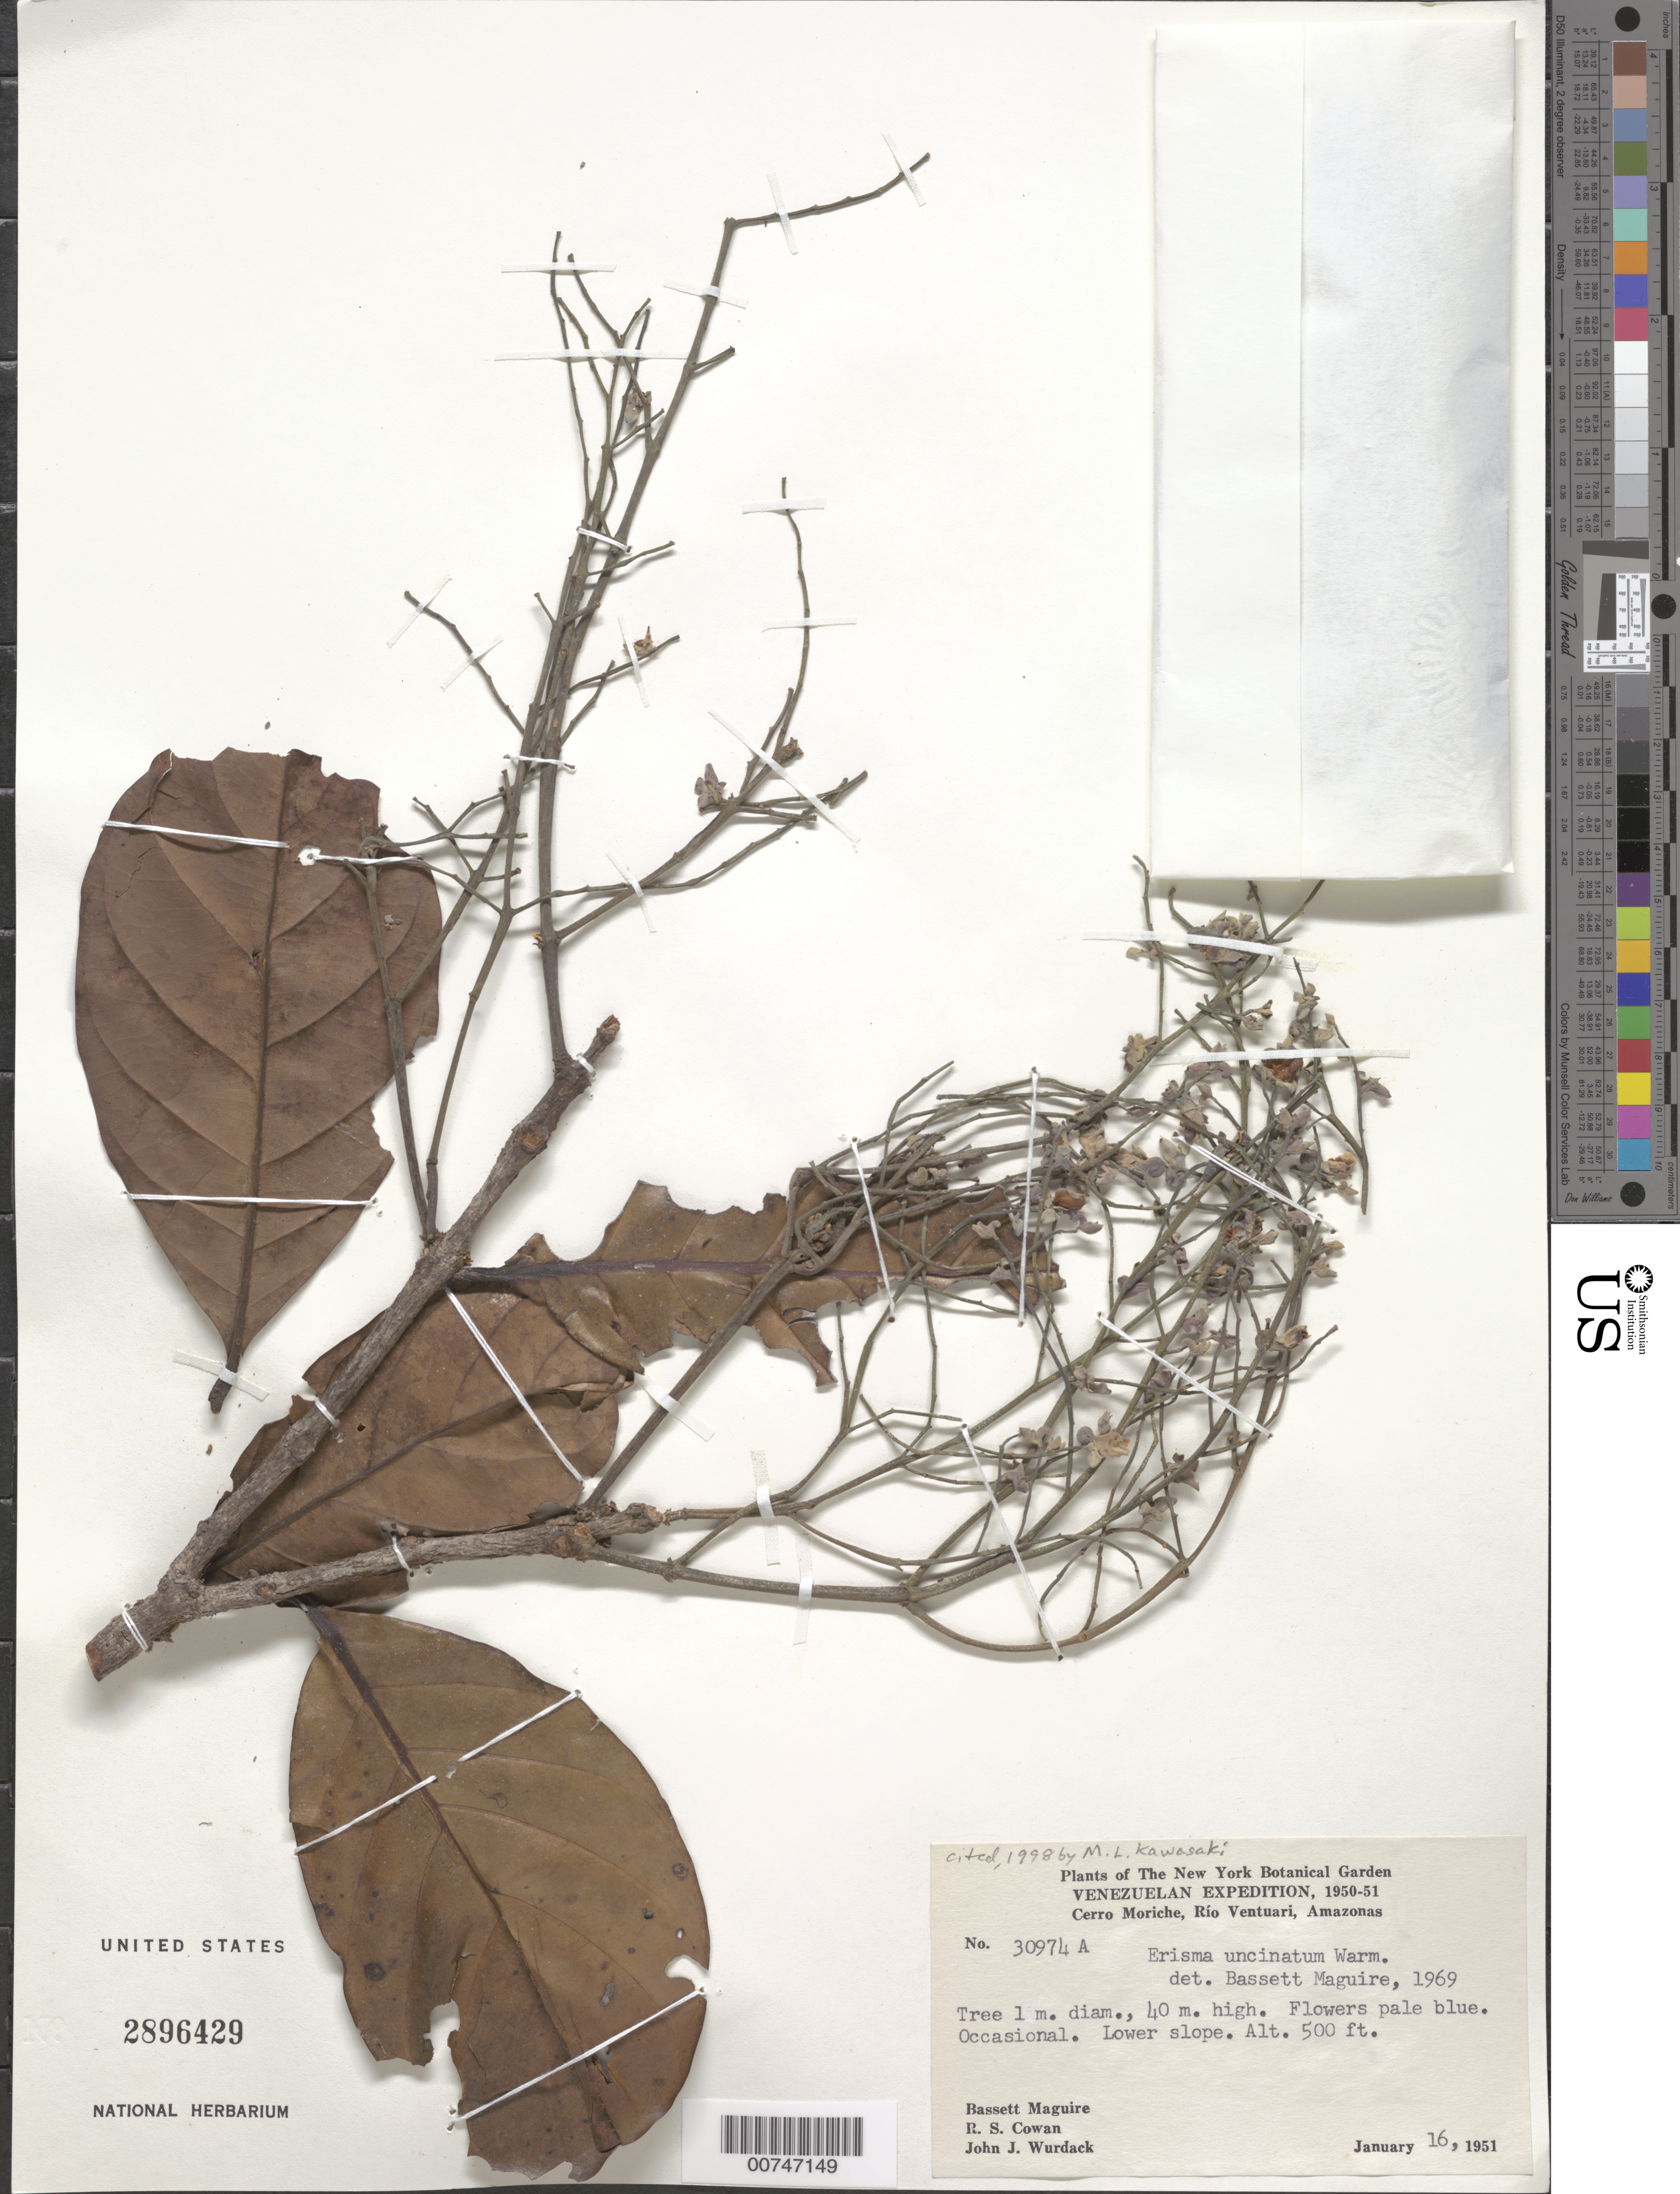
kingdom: Plantae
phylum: Tracheophyta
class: Magnoliopsida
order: Myrtales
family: Vochysiaceae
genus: Erisma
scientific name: Erisma uncinatum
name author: Warm.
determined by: Maguire, Bassett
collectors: B. Maguire, R. S. Cowan & J. J. Wurdack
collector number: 30974 A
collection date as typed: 16-Jan-51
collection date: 1951-01-16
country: Venezuela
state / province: Amazonas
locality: Cerro Moriche, Río Ventuari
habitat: Lower slope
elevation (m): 152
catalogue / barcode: US 2896429